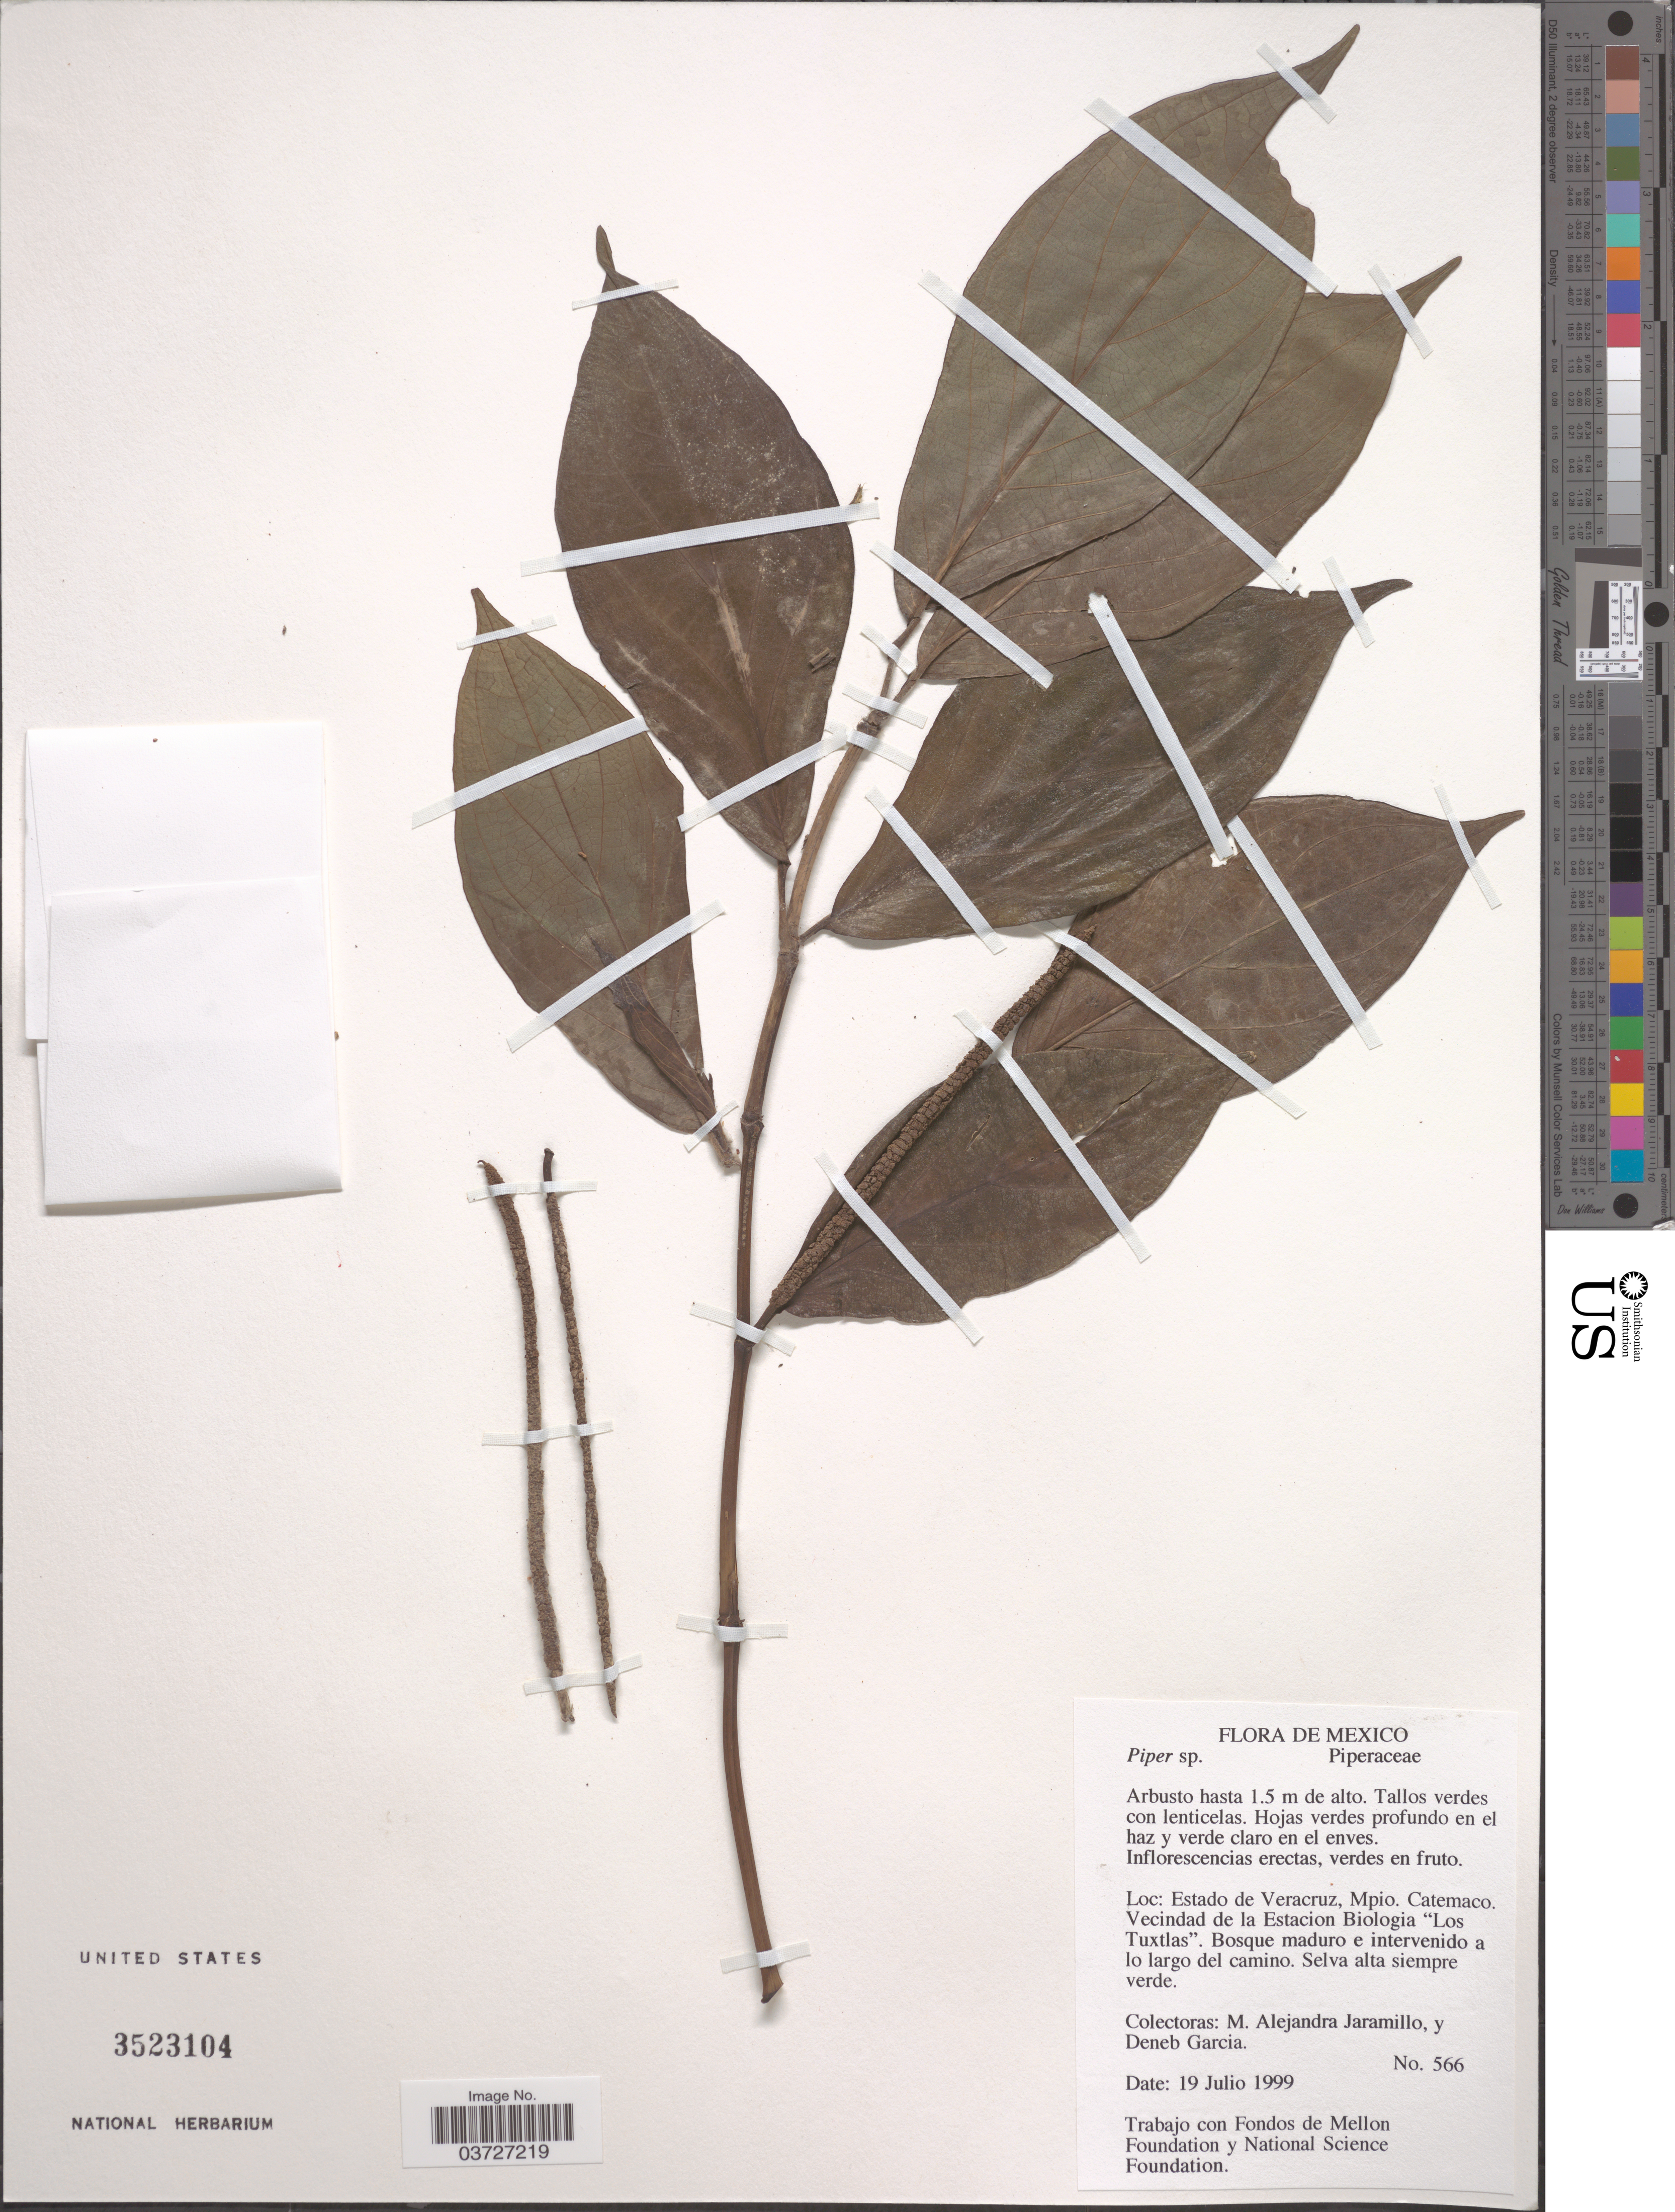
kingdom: Plantae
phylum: Tracheophyta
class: Magnoliopsida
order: Piperales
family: Piperaceae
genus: Piper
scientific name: Piper sp.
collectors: M. A. Jaramillo & D. Garcia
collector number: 566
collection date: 1999-07-19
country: Mexico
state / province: Veracruz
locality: Veracruz, Mpio. Catemaco. Vecindad de la Estacion Biologia 'Los Tuxtlas'.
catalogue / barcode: US 3523104